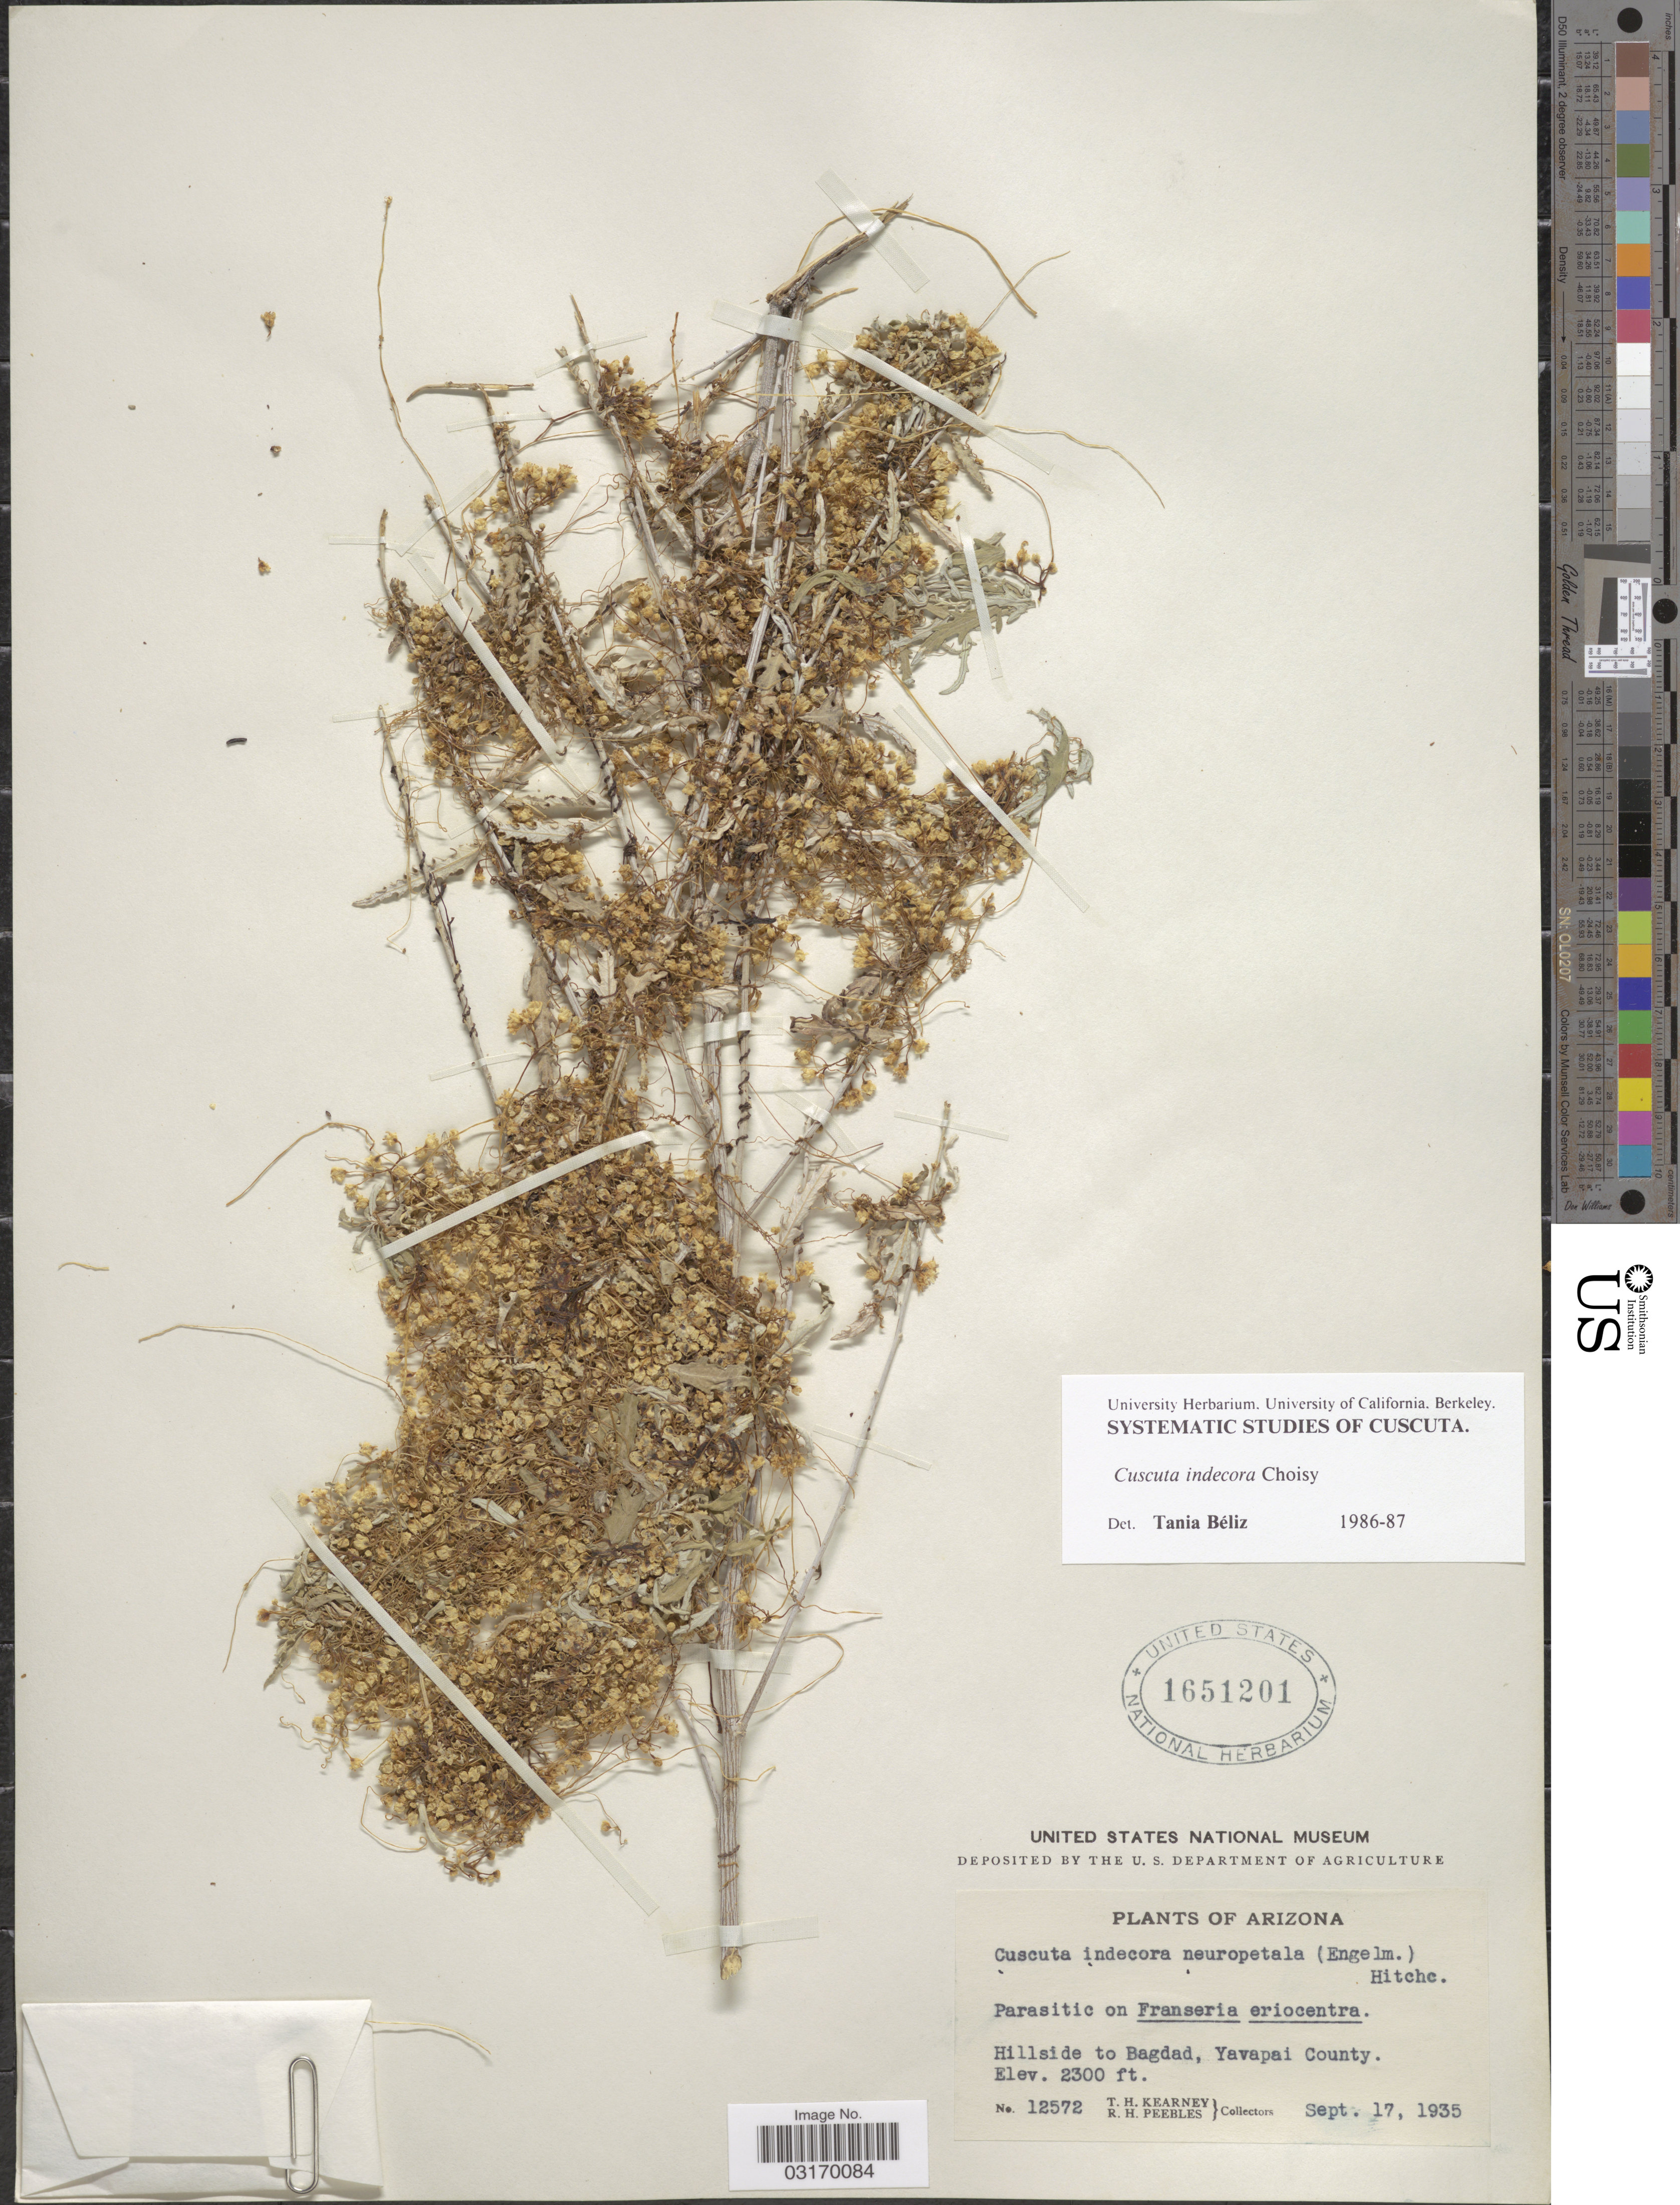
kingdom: Plantae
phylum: Tracheophyta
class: Magnoliopsida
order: Solanales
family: Convolvulaceae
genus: Cuscuta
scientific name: Cuscuta indecora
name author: Choisy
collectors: T. H. Kearney & R. H. Peebles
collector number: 12572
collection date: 1935-09-17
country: United States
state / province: Arizona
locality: Hillside to Bagdad, Yavapai County.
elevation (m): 701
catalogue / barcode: US 1651201